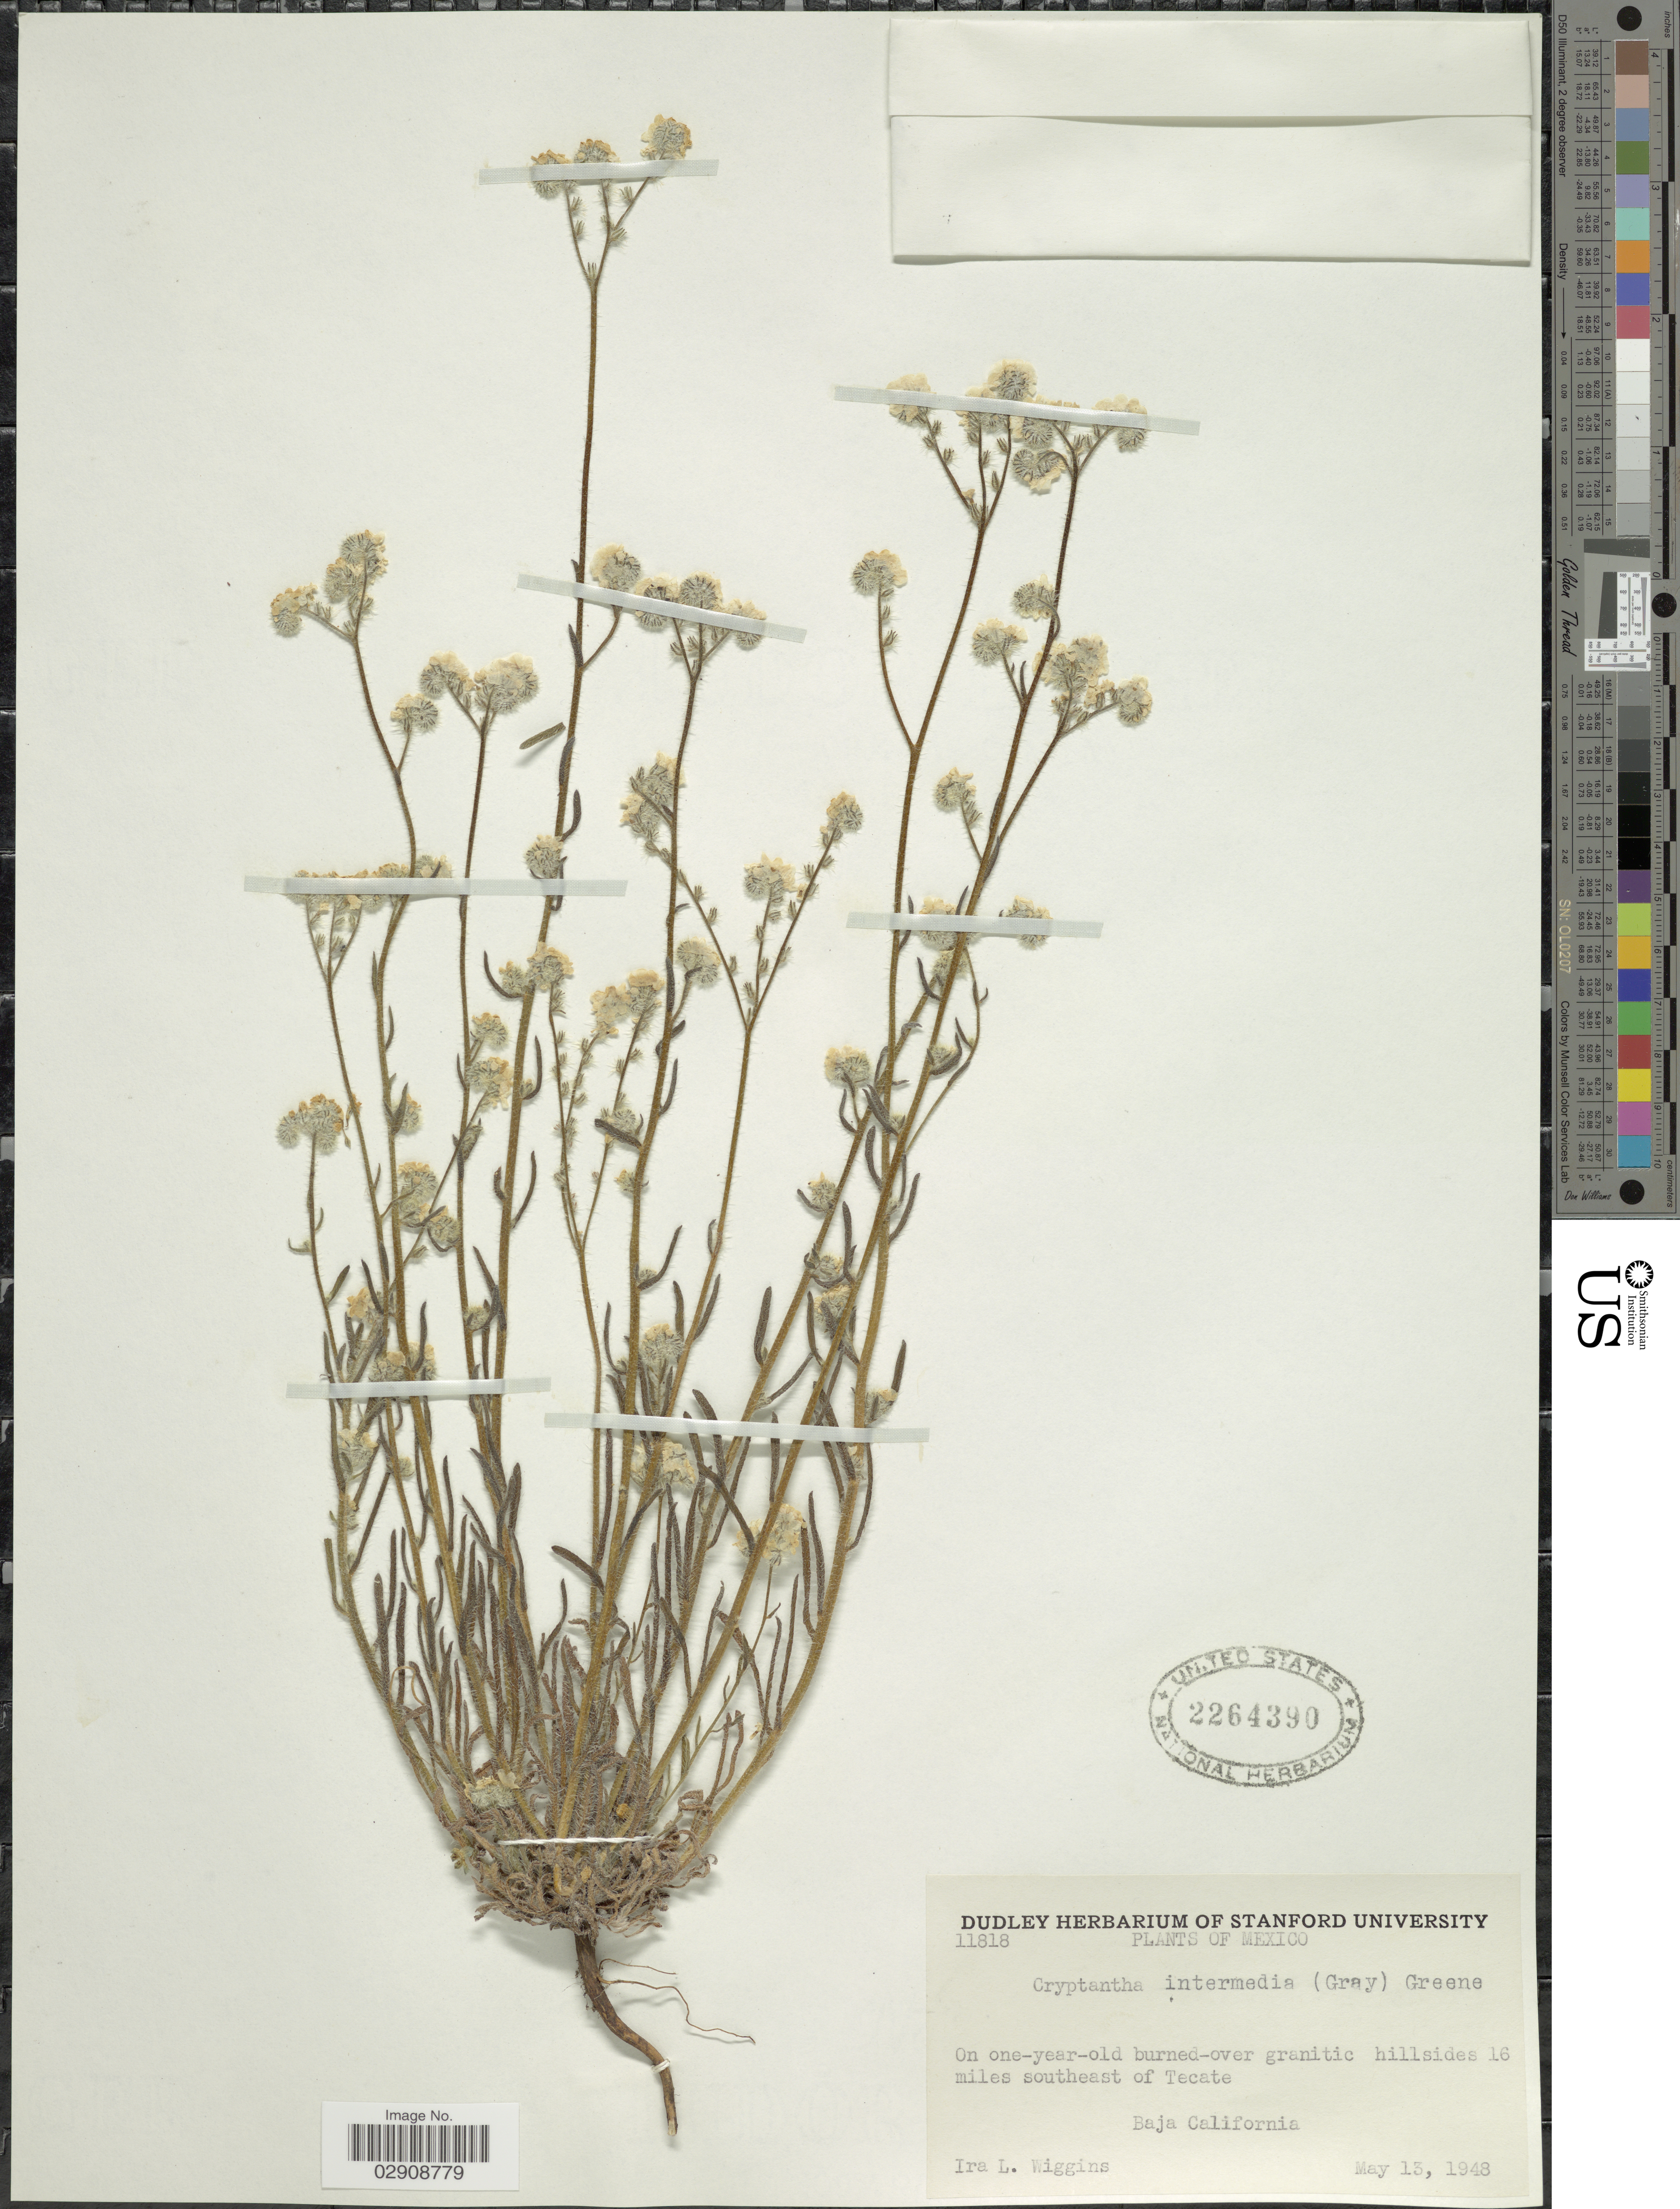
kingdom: Plantae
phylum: Tracheophyta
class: Magnoliopsida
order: Boraginales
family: Boraginaceae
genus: Cryptantha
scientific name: Cryptantha intermedia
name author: (A. Gray) Greene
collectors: I. L. Wiggins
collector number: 11818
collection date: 1948-05-13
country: Mexico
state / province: Baja California Norte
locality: On one-year-old burned-over granitic hillsides 16 miles southeast of Tecate.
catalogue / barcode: US 2264390